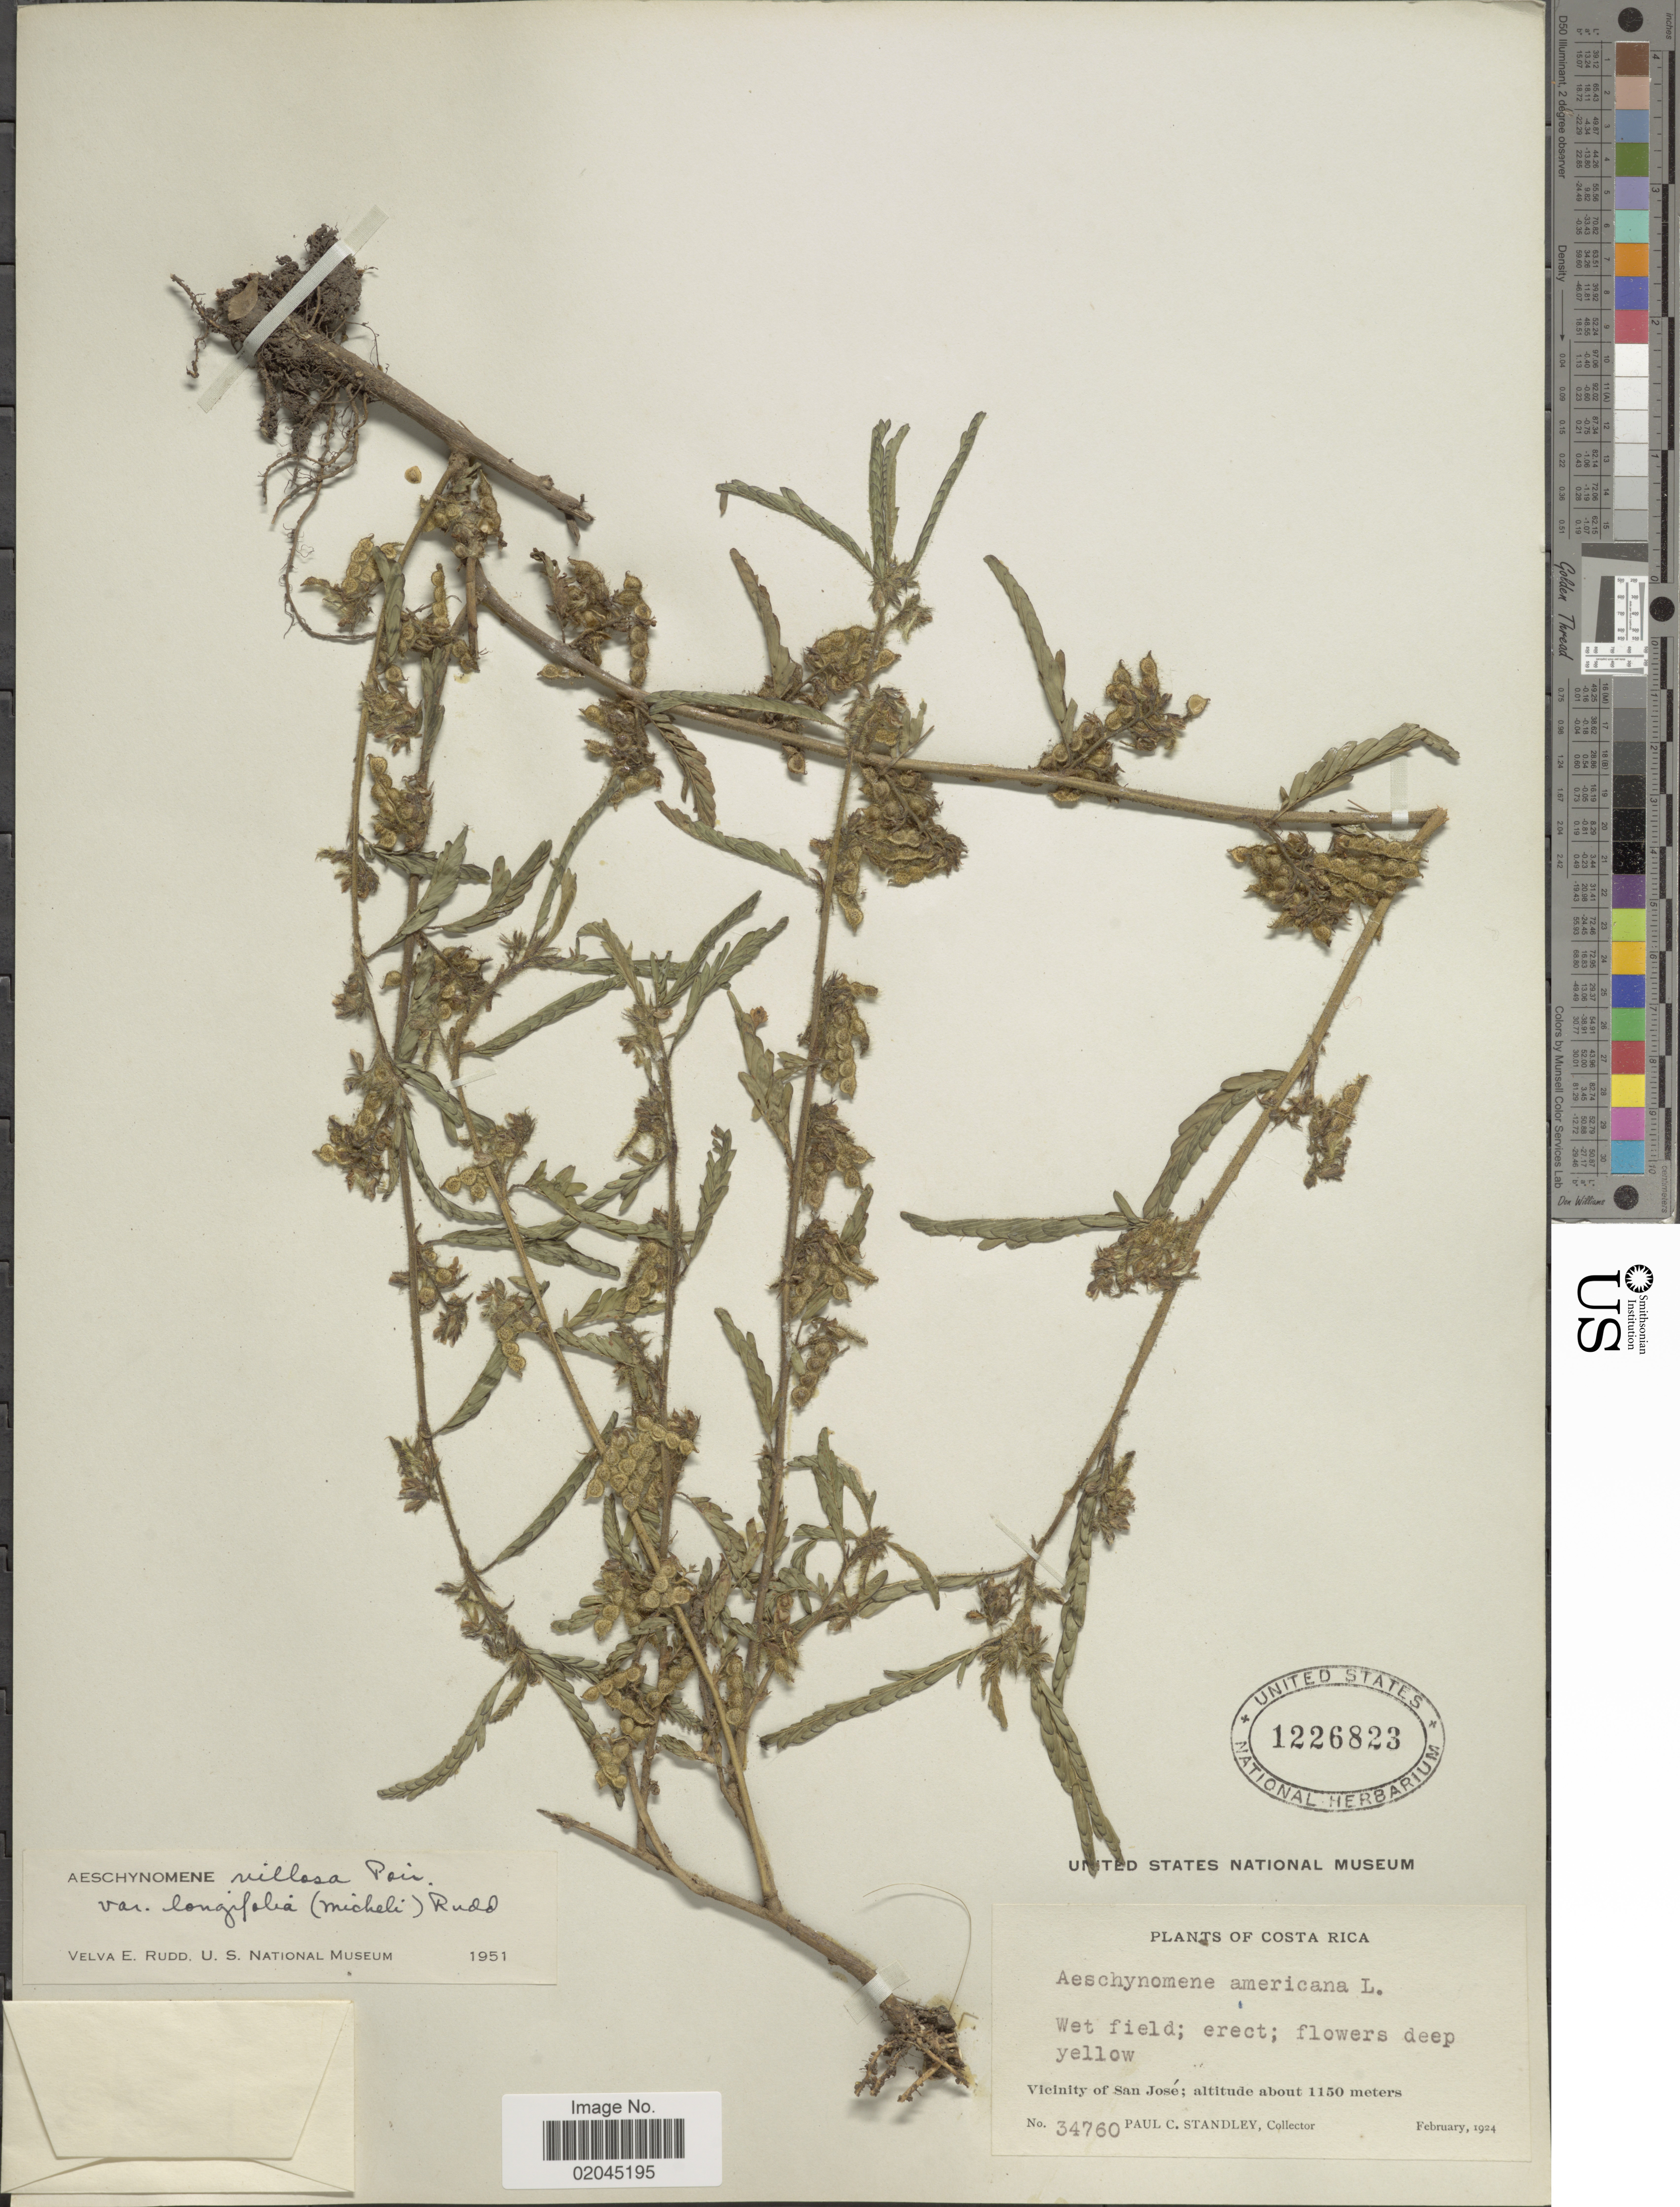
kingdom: Plantae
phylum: Tracheophyta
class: Magnoliopsida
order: Fabales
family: Fabaceae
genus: Aeschynomene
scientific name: Aeschynomene villosa var. longifolia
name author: (Micheli) Rudd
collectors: P. C. Standley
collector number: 34760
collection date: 1924-02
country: Costa Rica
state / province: San José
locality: Vicinity of San José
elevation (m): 1150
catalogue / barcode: US 1226823